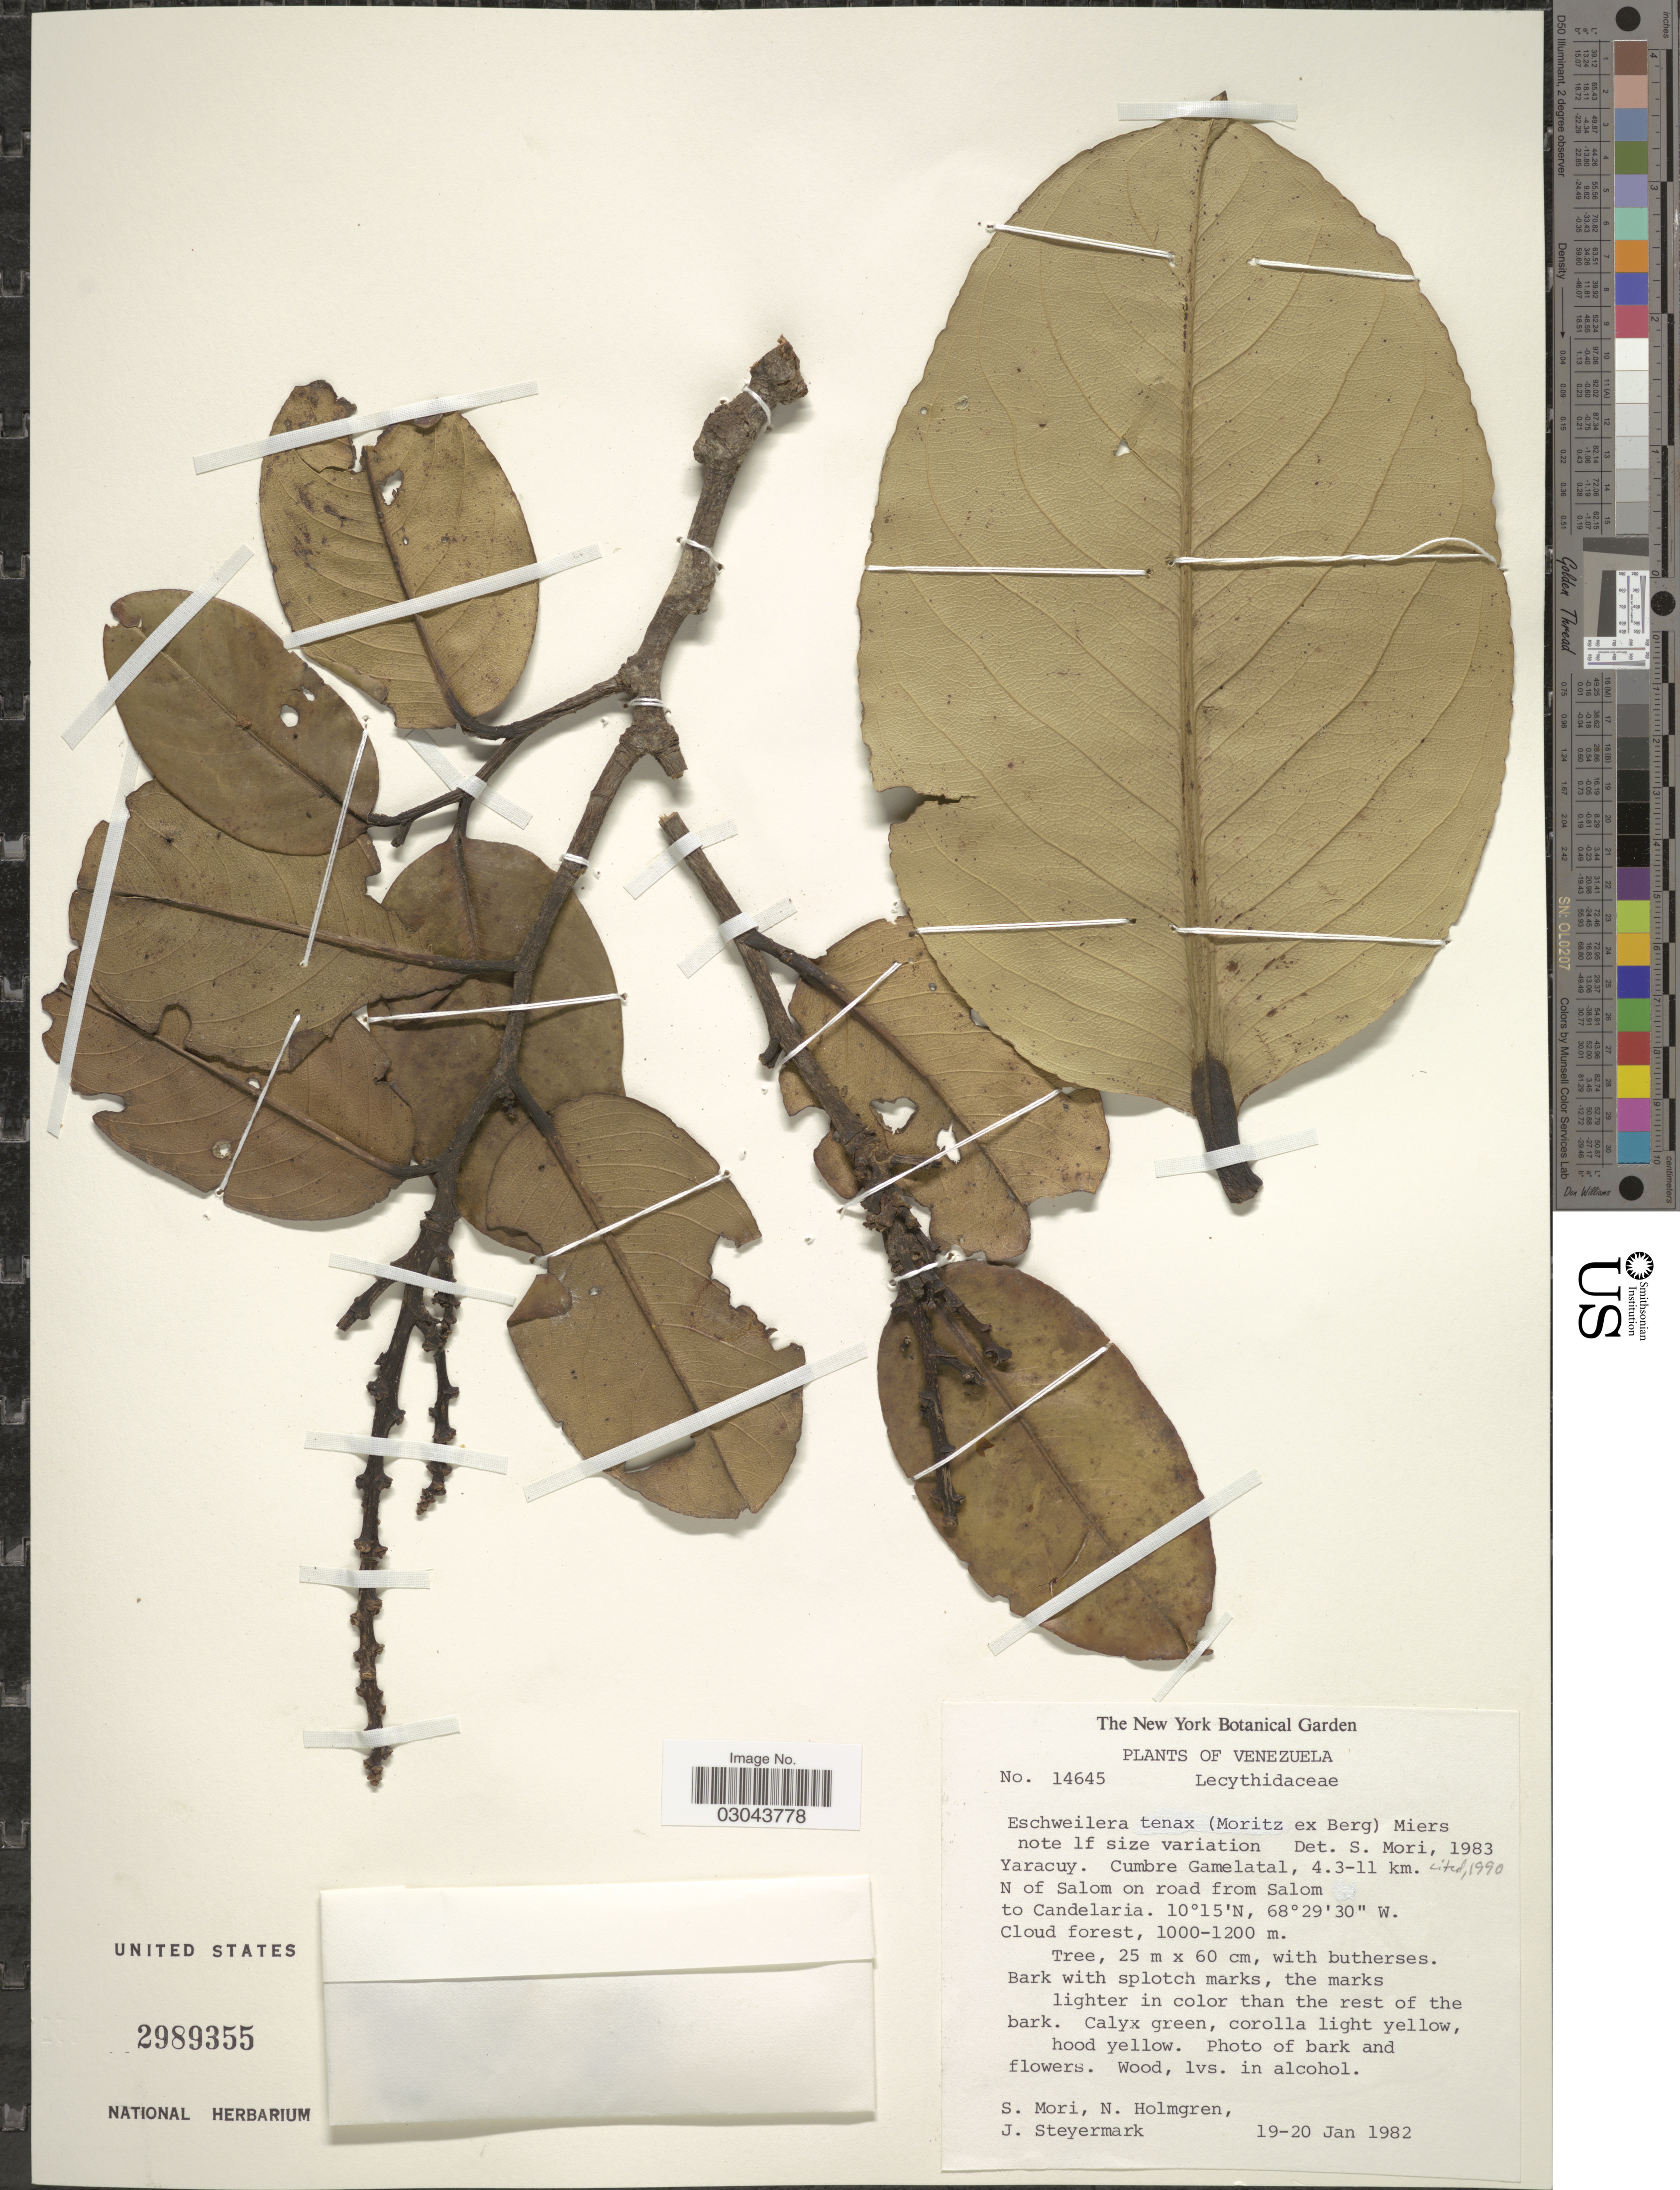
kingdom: Plantae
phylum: Tracheophyta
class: Magnoliopsida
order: Ericales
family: Lecythidaceae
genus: Eschweilera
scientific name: Eschweilera tenax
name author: (Moritz ex O. Berg) Miers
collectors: S. Mori, N. H. Holmgren & J. Steyermark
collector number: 14645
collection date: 1982-01-19/1982-01-20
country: Venezuela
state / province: Yaracuy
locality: Cumbre Gamelatal, 4.3-11 km. N of Salom on road from Salom to Candelaria.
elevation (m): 1000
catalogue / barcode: US 2989355